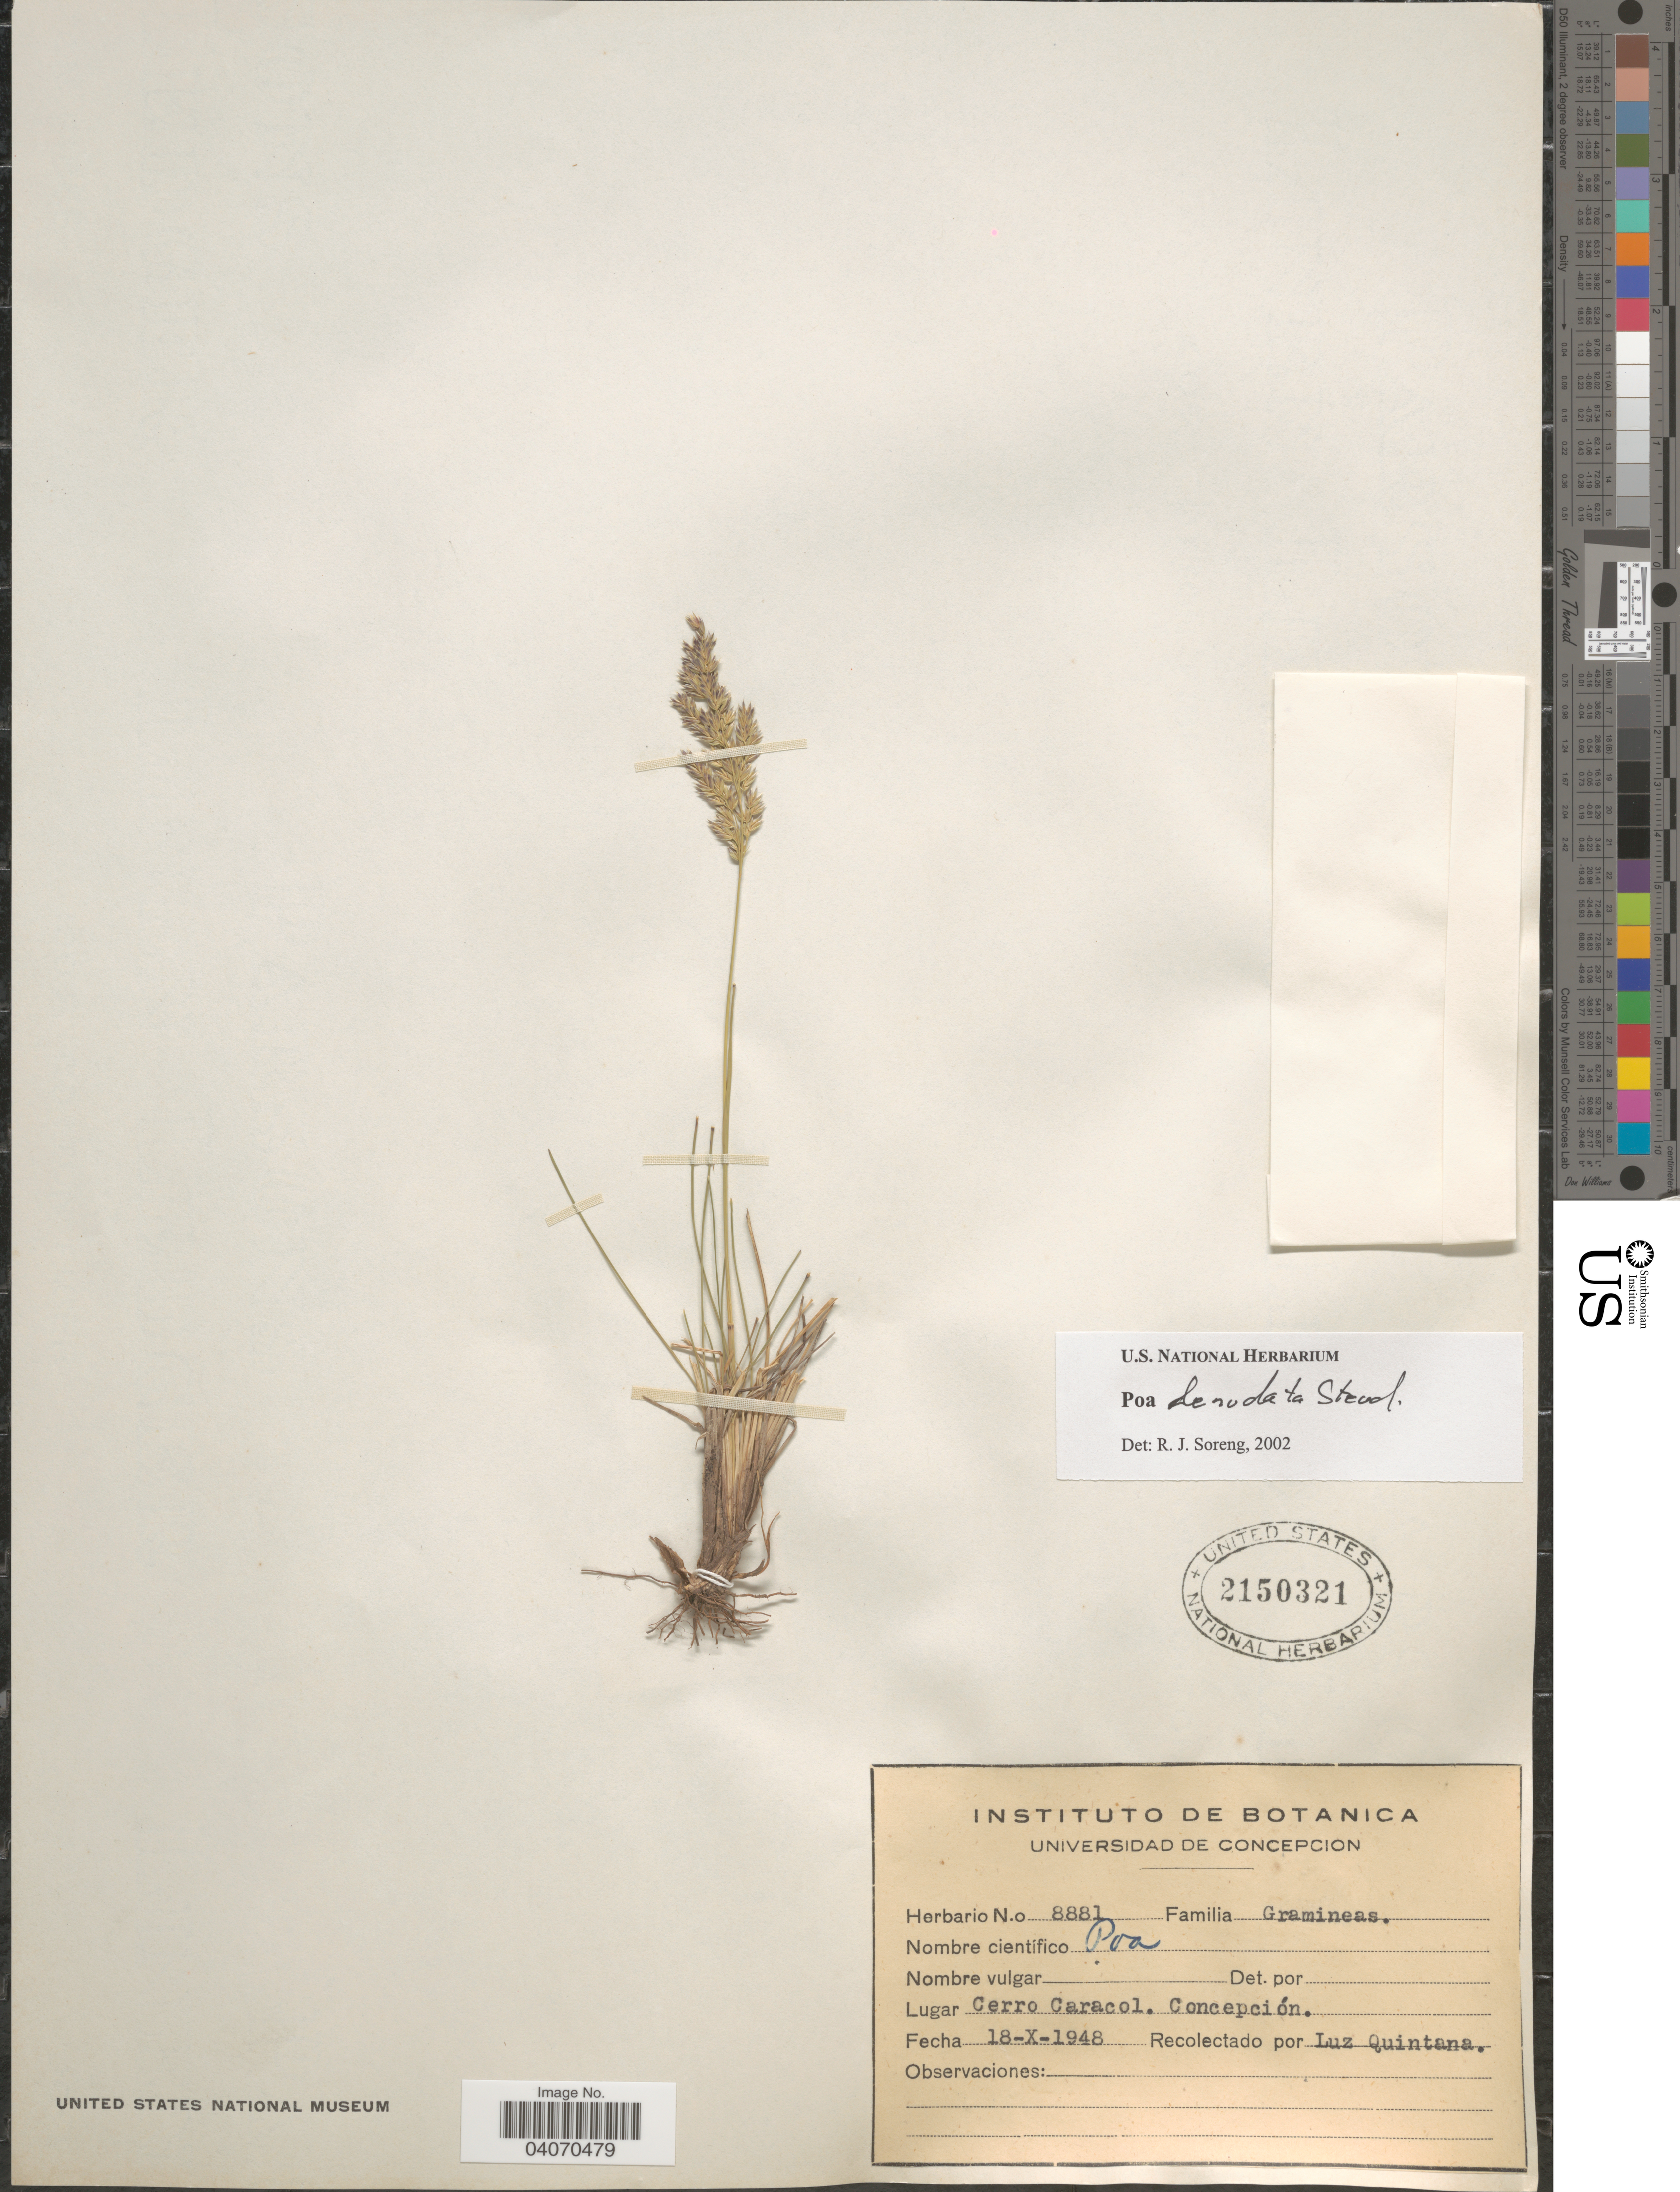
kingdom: Plantae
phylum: Tracheophyta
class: Liliopsida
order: Poales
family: Poaceae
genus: Poa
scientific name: Poa denudata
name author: Steud.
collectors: L. Quintana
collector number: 8881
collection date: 1948-10-18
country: Paraguay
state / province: Concepcion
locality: Cerro Caracol.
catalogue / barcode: US 2150321